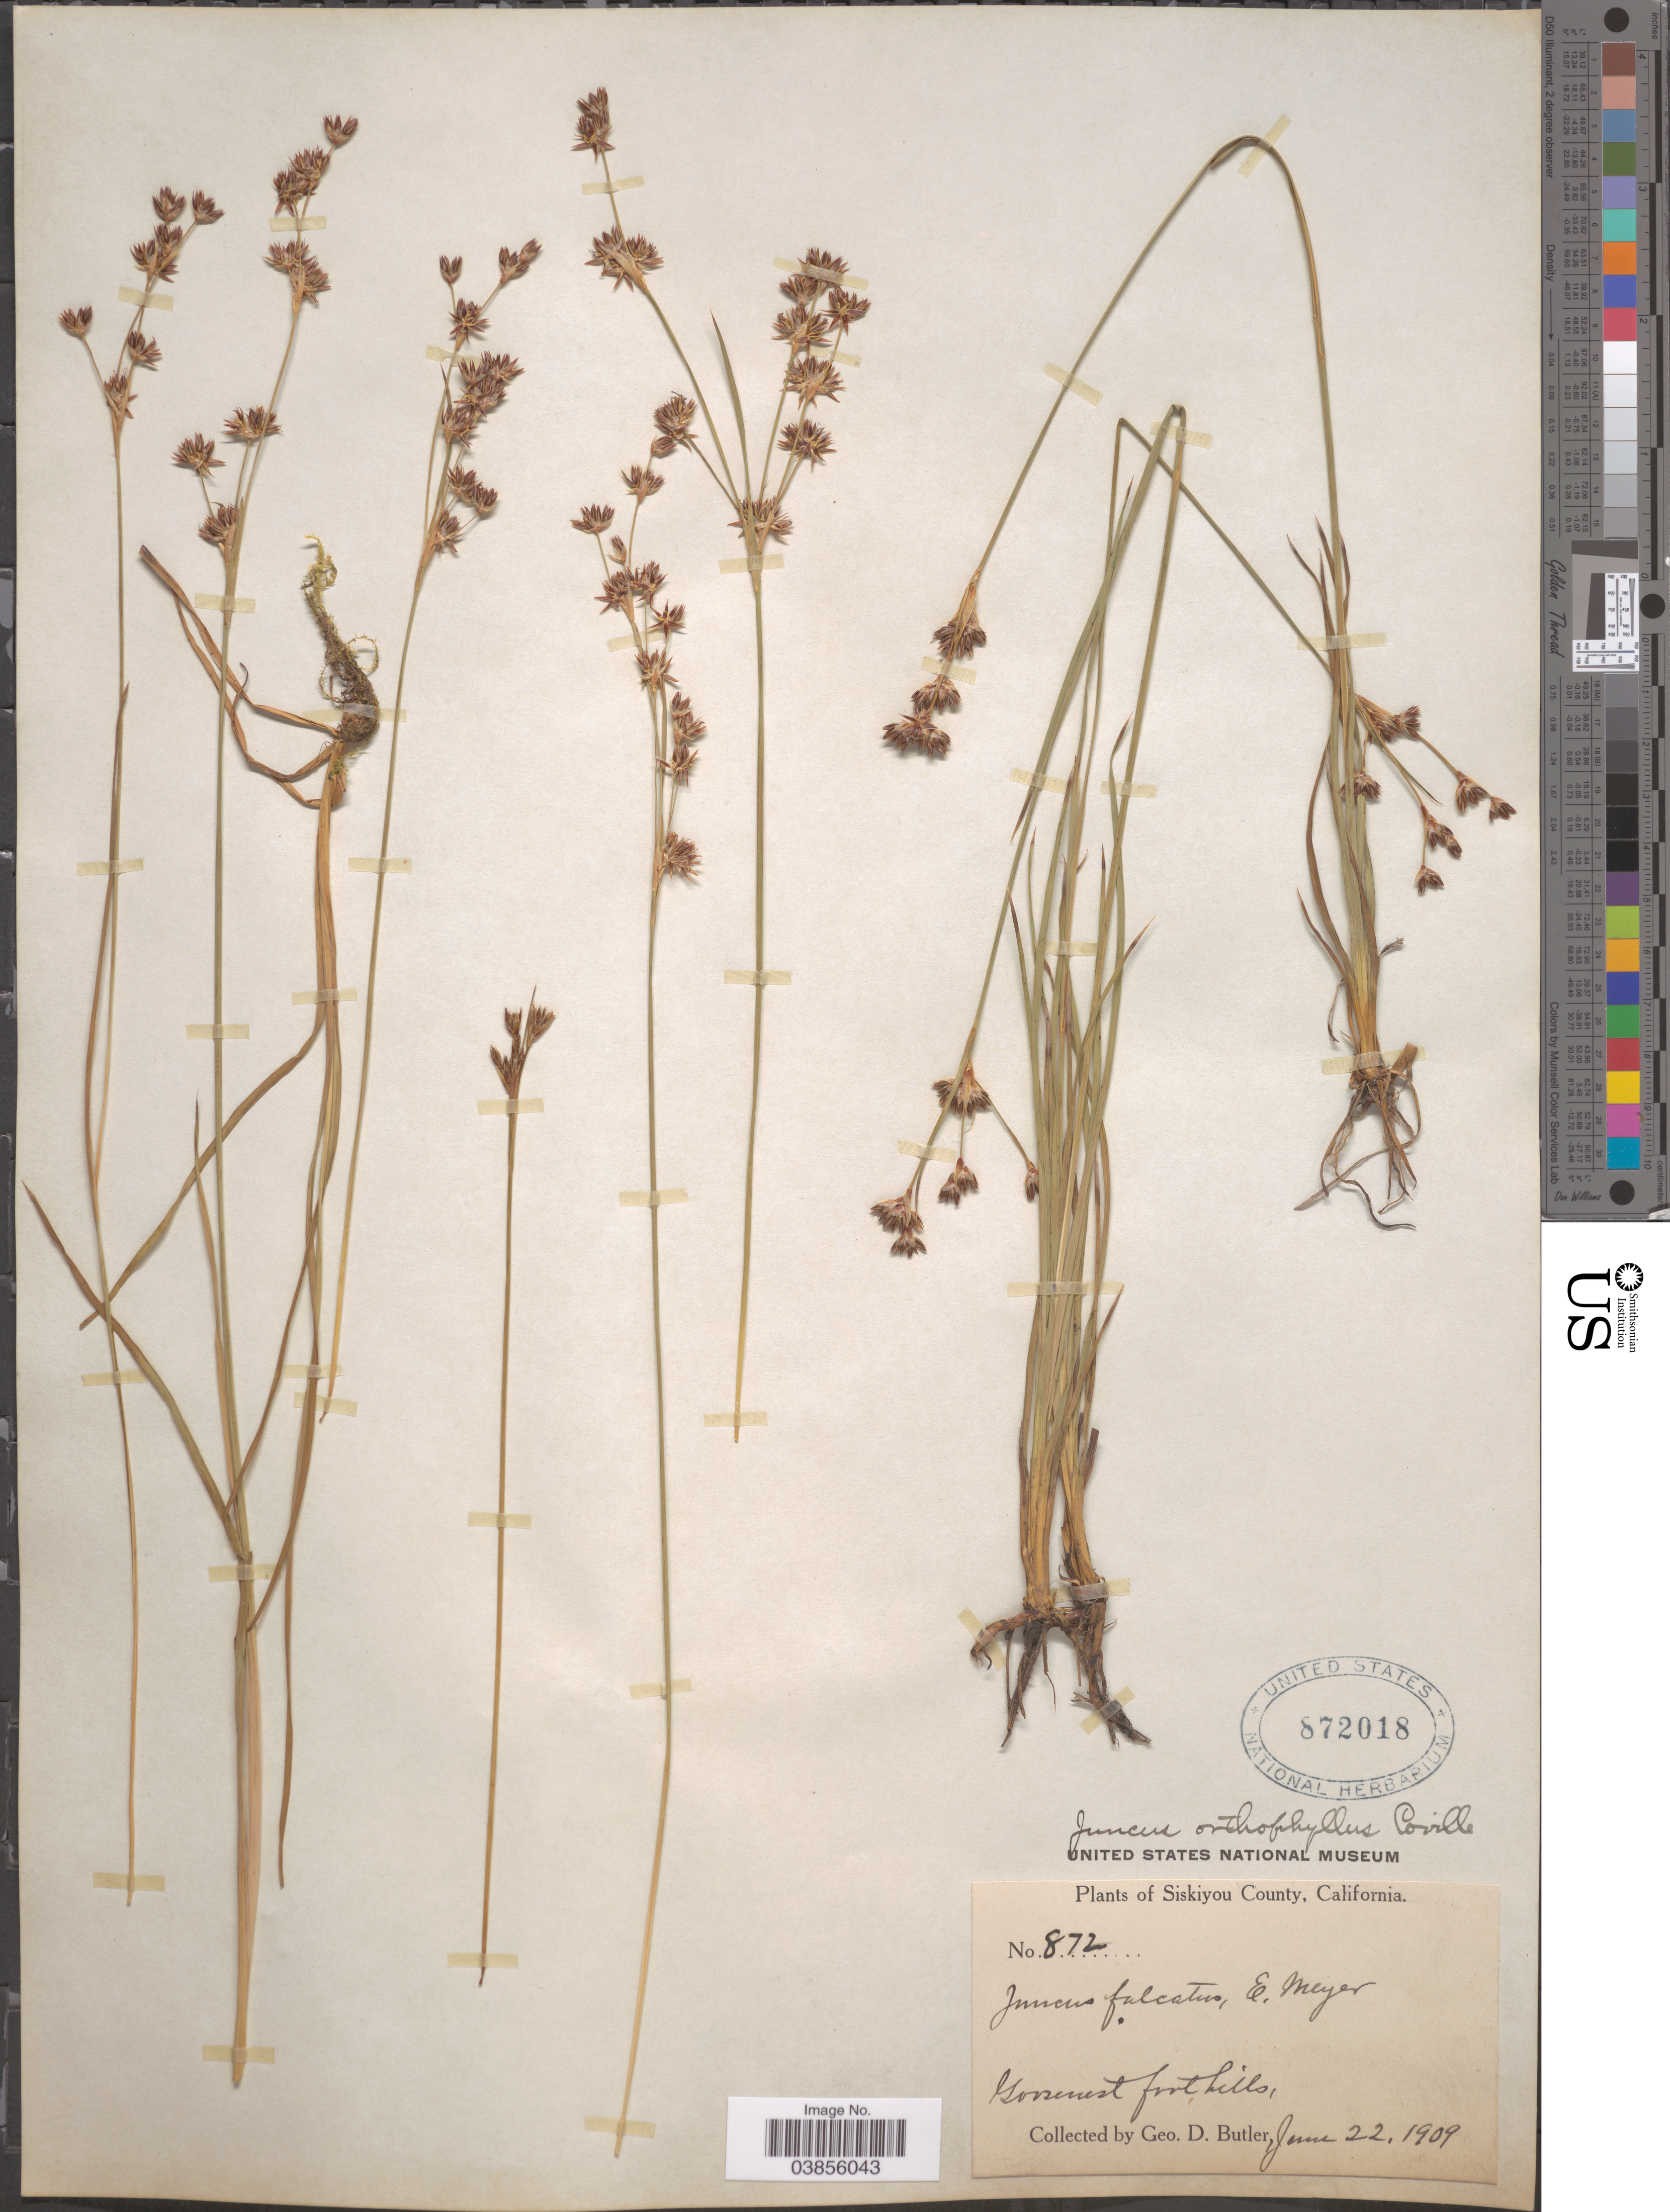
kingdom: Plantae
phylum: Tracheophyta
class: Liliopsida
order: Poales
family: Juncaceae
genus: Juncus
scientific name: Juncus orthophyllus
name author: Coville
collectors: G. D. Butler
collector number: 872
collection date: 1909-06-22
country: United States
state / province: California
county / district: Siskiyou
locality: Siskiyou County. Goosenest foothills.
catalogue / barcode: US 872018